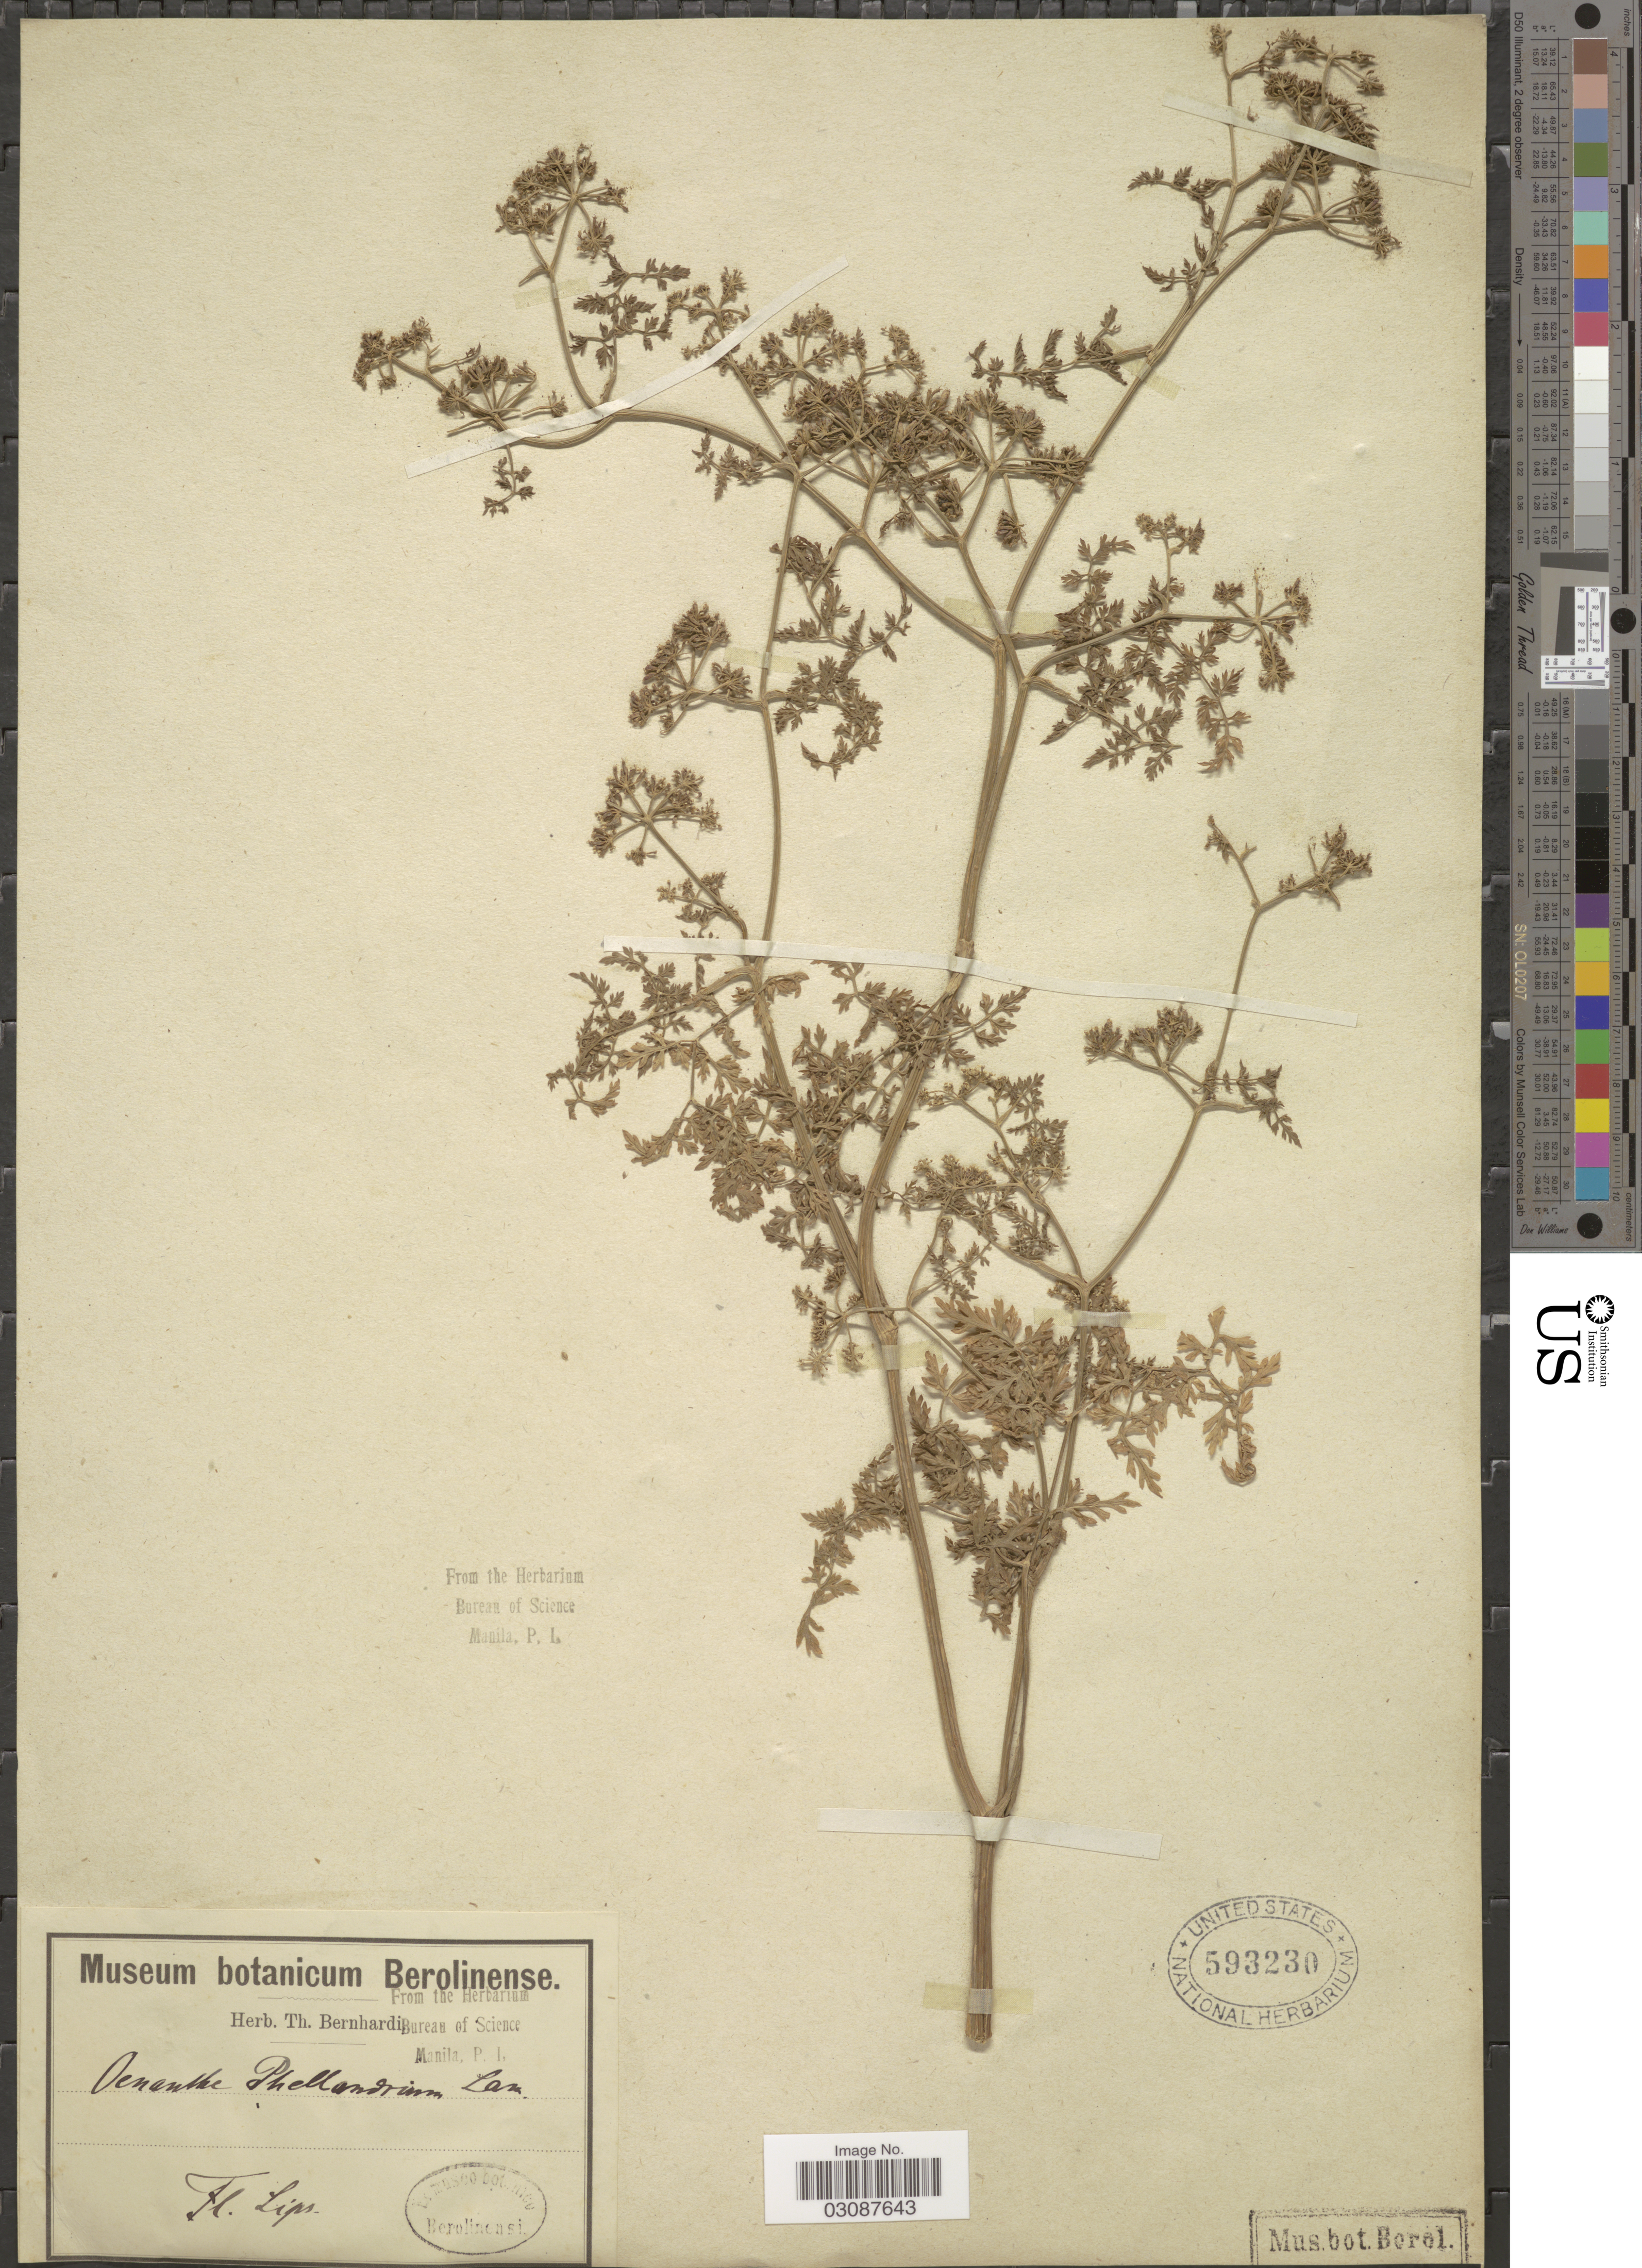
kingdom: Plantae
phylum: Tracheophyta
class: Magnoliopsida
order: Apiales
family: Apiaceae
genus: Oenanthe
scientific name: Oenanthe phellandrim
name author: Lam.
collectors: Ex herb. Th. Bernhardi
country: Germany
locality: Fl. Lips.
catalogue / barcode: US 593230